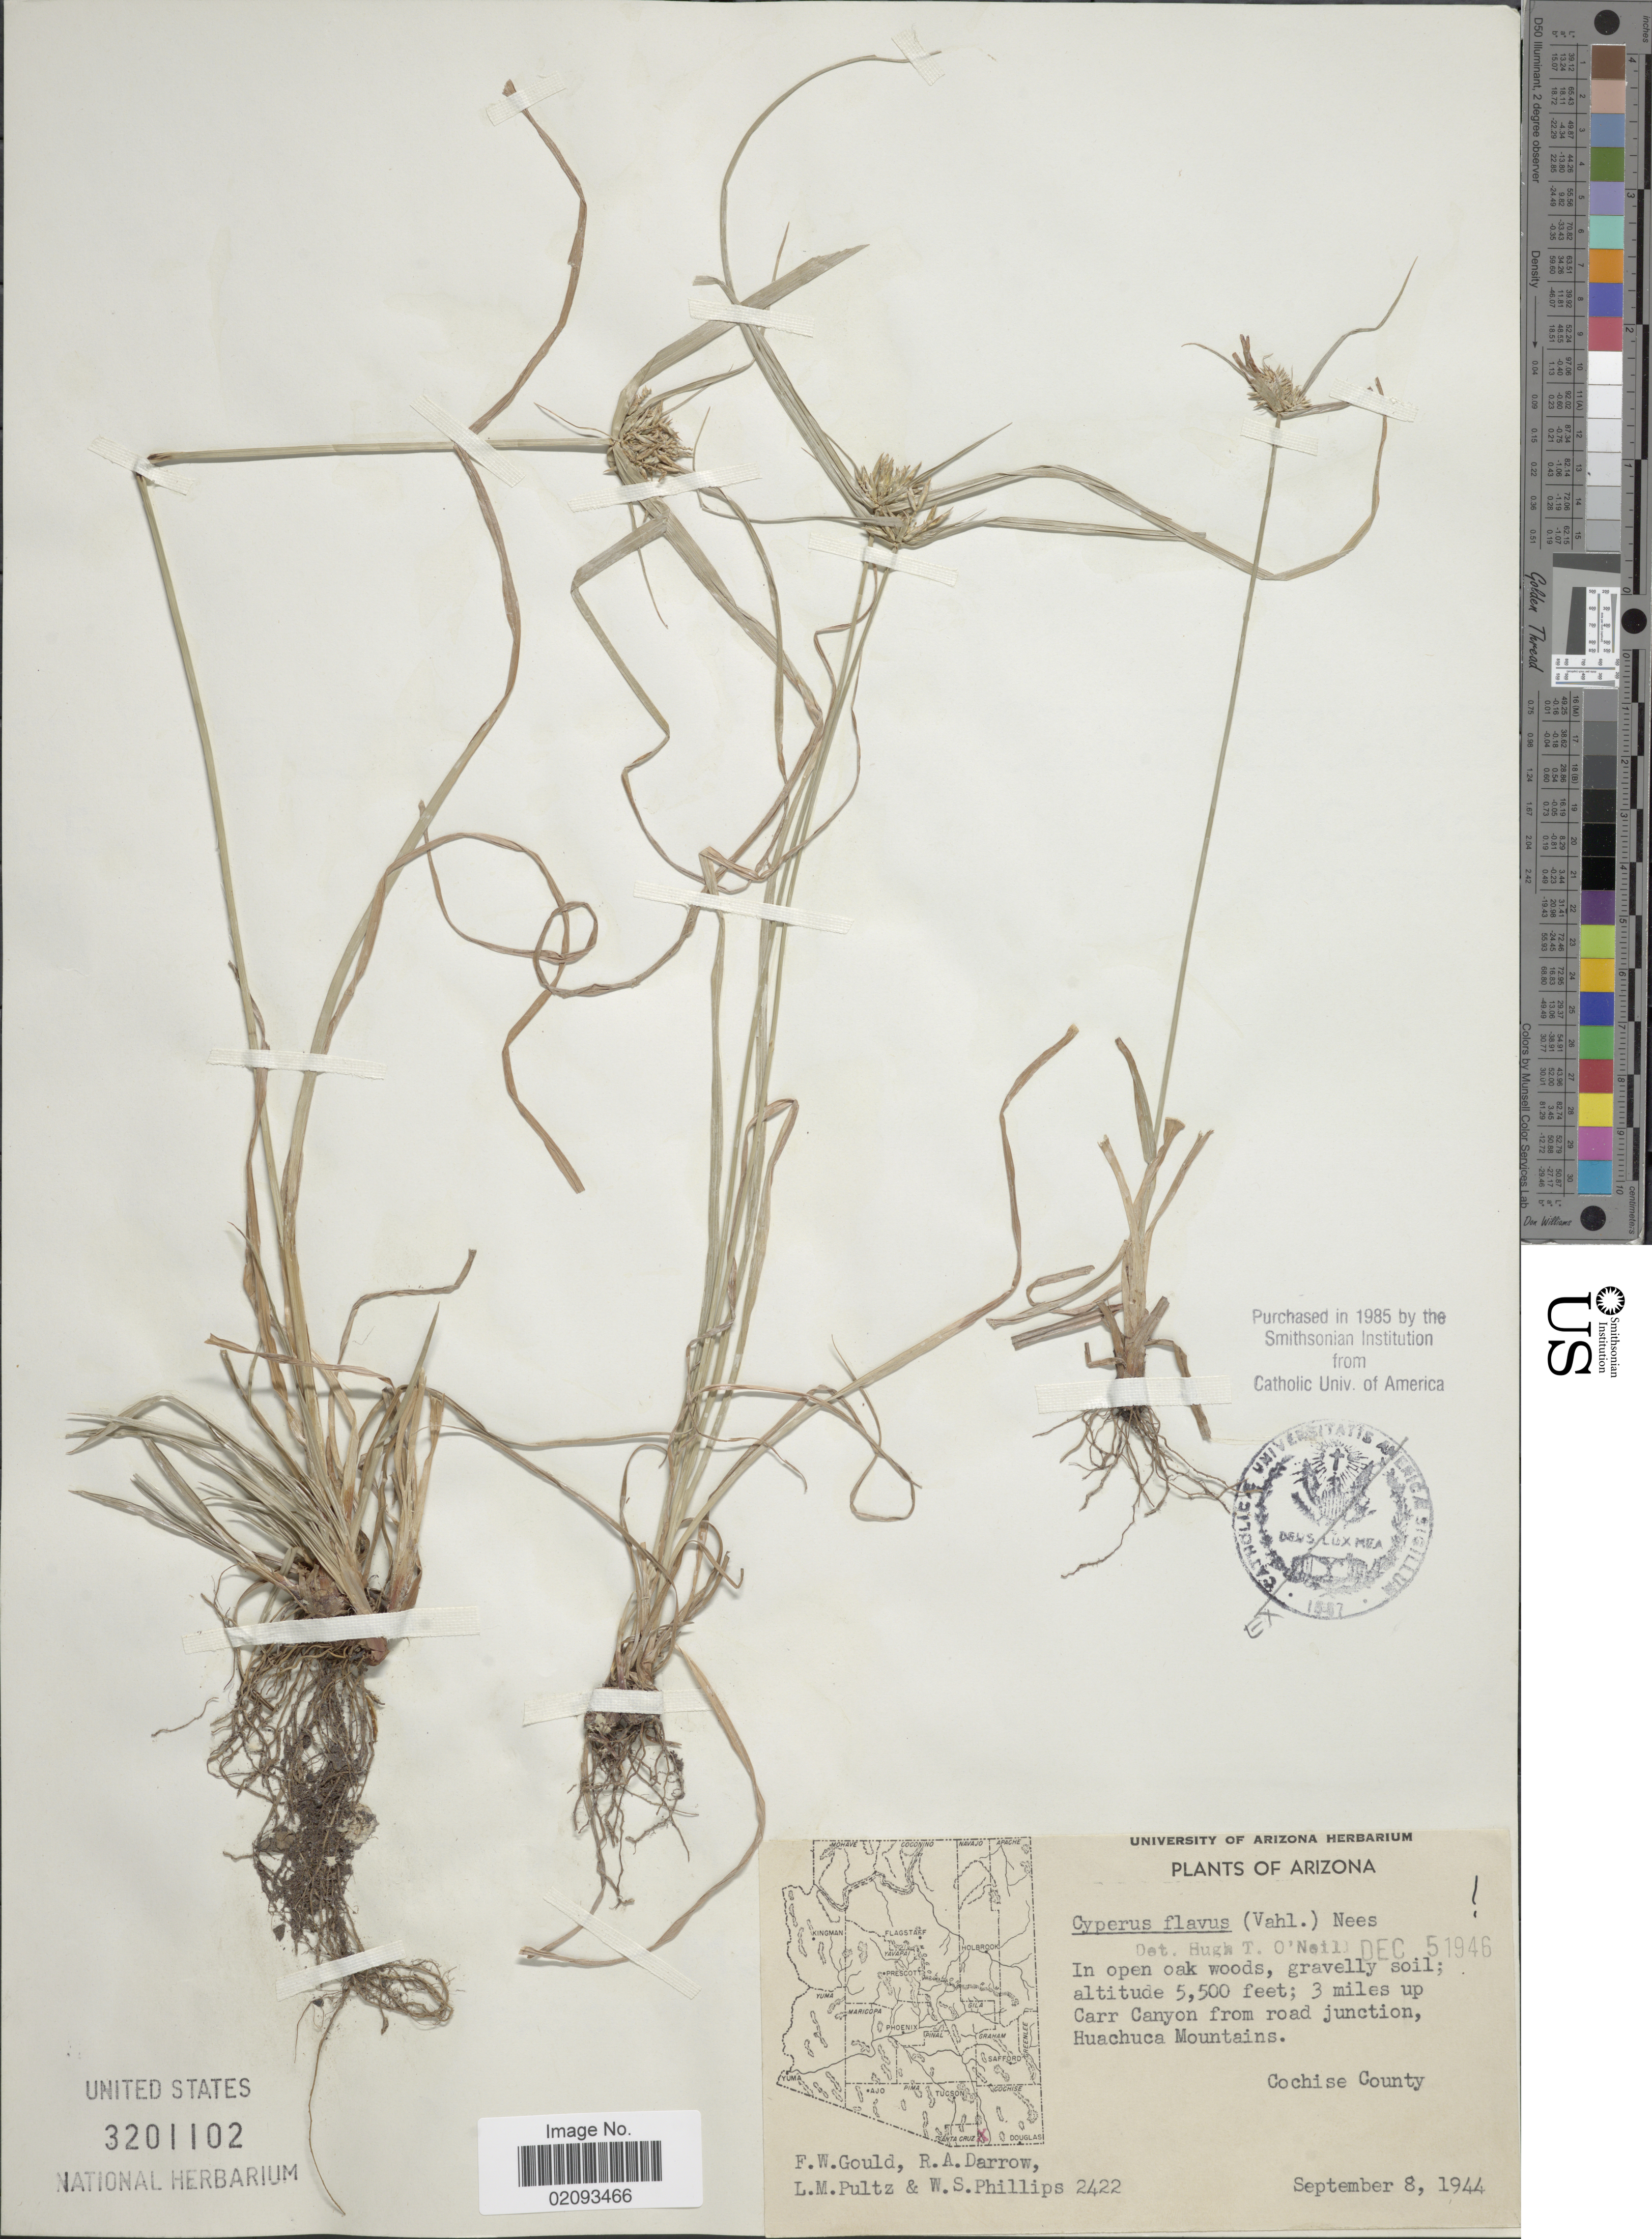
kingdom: Plantae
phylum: Tracheophyta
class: Liliopsida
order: Poales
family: Cyperaceae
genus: Cyperus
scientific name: Cyperus aggregatus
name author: (Willd.) Endl.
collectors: F. W. Gould, R. A. Darrow, L. Pultz & W. S. Phillips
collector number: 2422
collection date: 1944-09-08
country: United States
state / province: Arizona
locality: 3 miles up Carr Canyon from road junction, Huachuca Mountains, Cochise County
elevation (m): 1676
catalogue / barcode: US 3201102